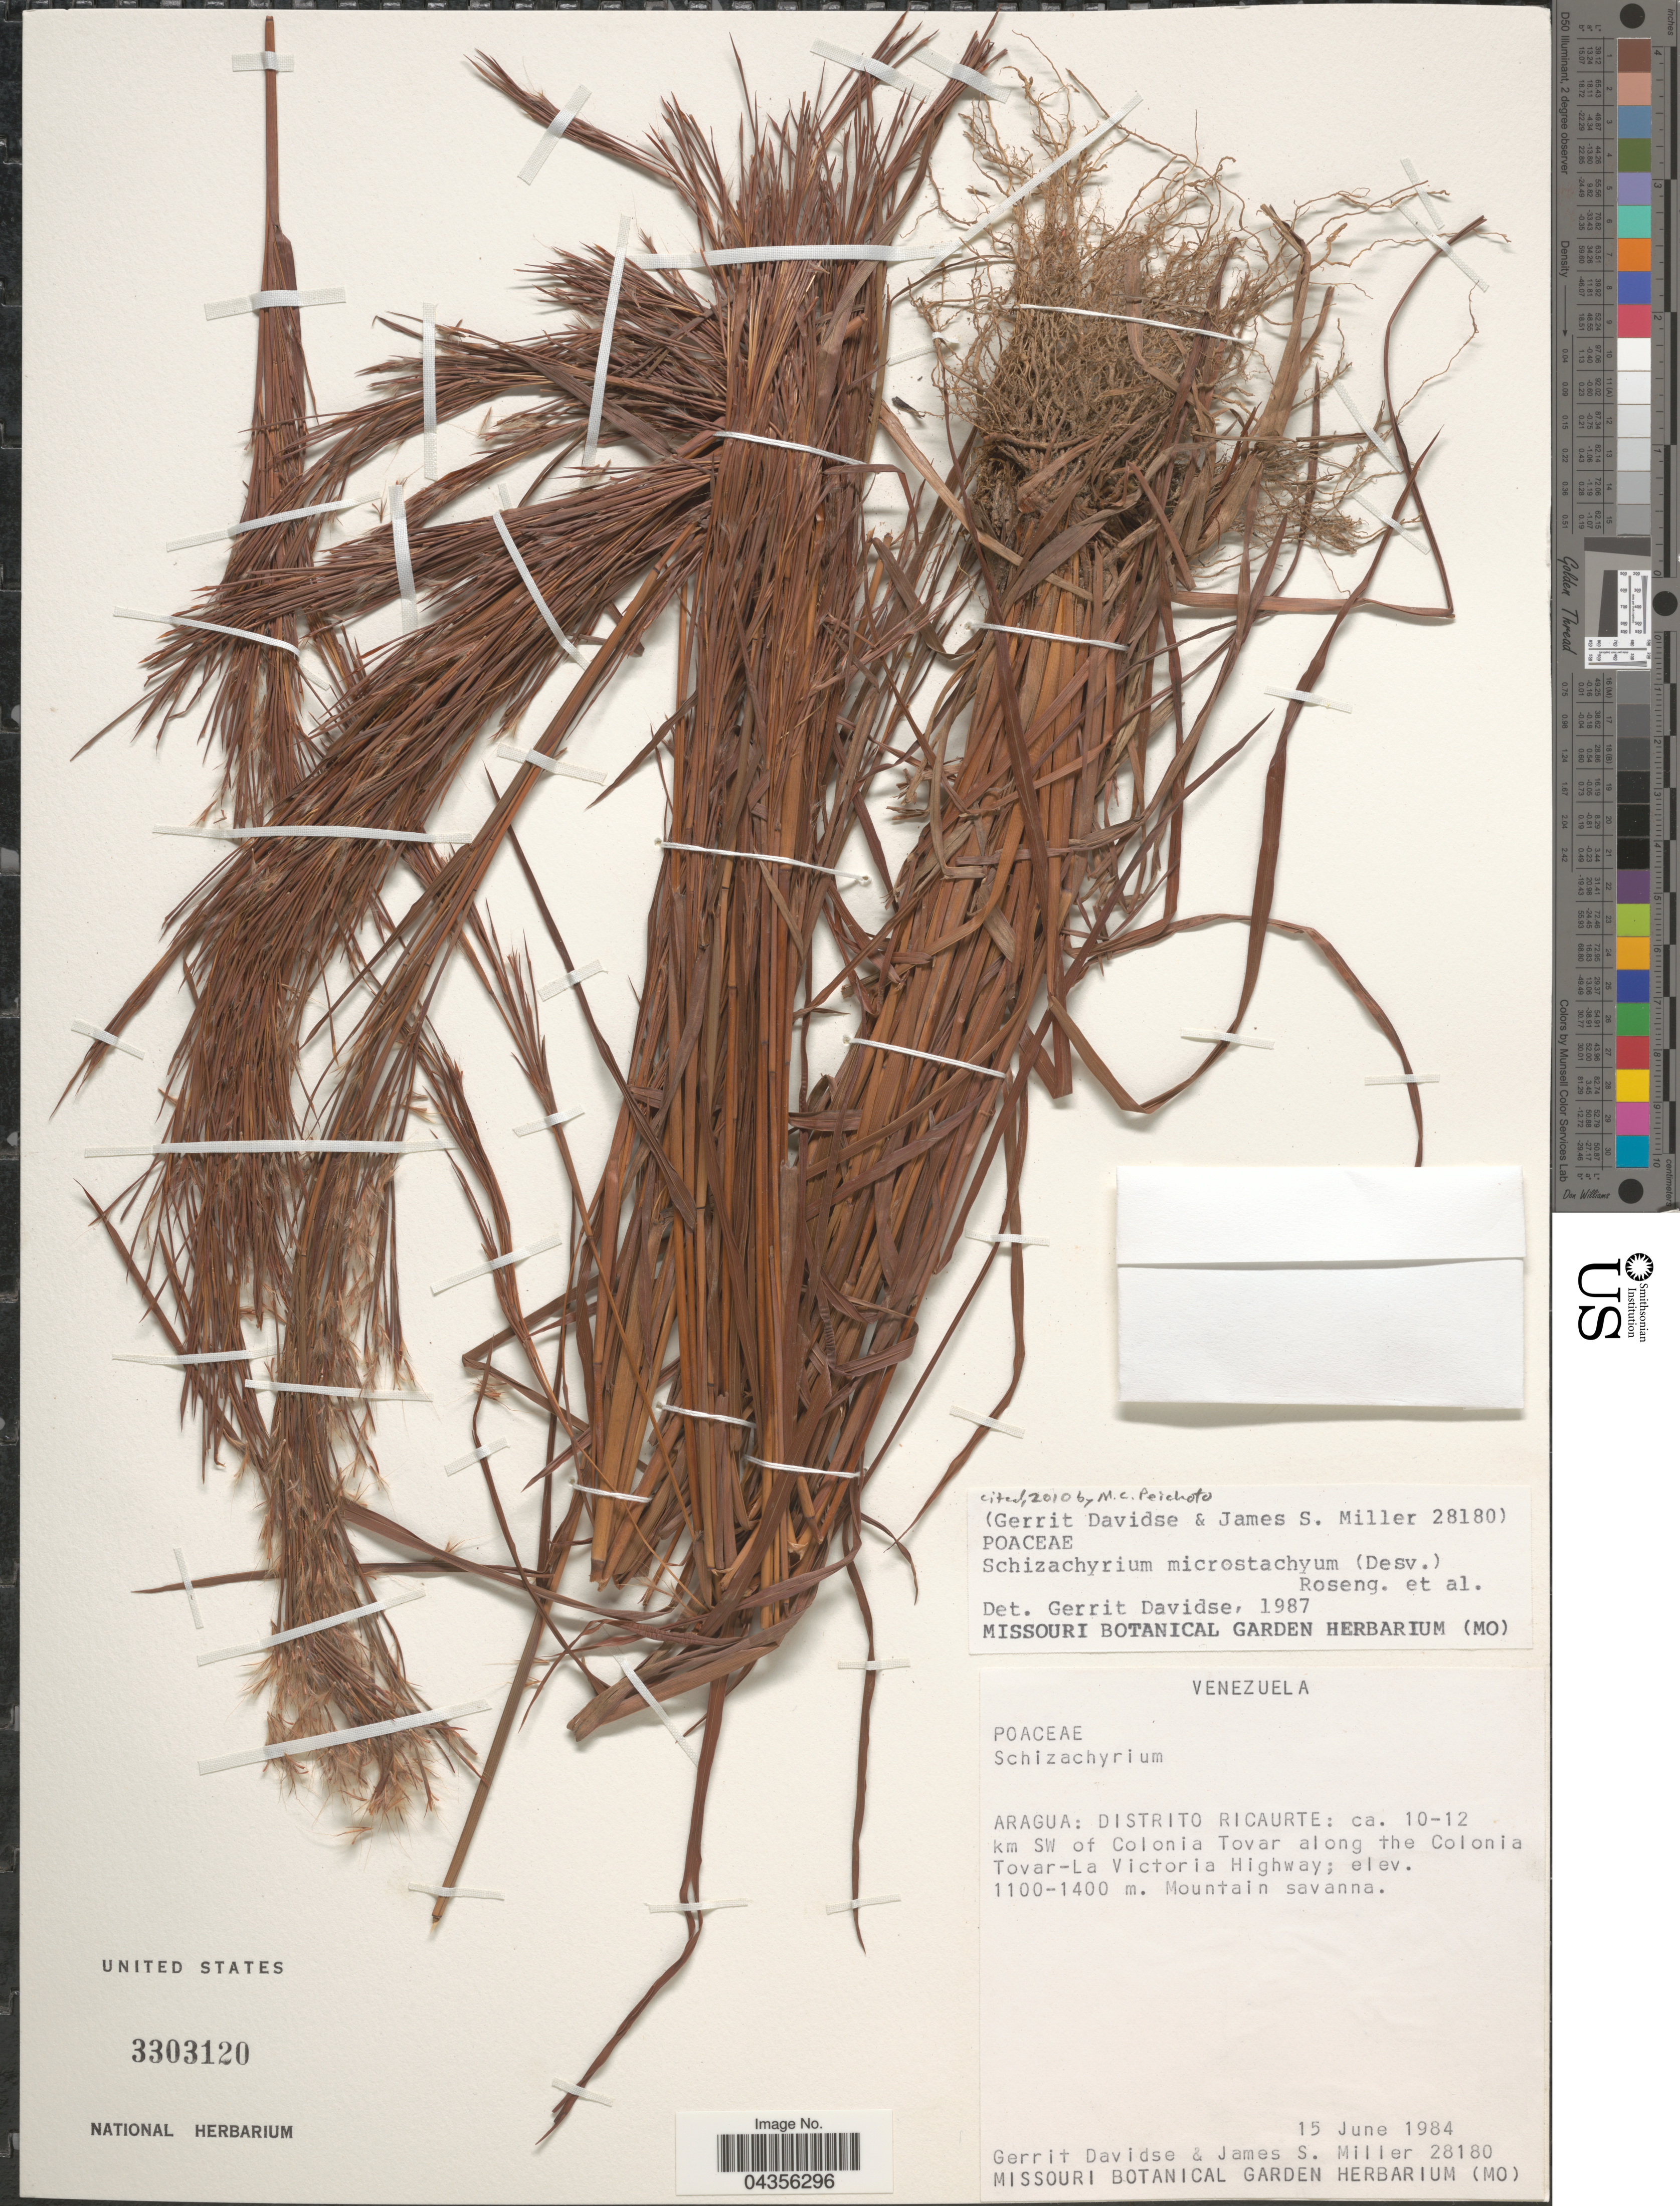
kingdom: Plantae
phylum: Tracheophyta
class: Liliopsida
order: Poales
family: Poaceae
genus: Schizachyrium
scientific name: Schizachyrium microstachyum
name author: (Desv. ex Ham.) Roseng. et al.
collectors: G. Davidse & J. S. Miller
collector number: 28180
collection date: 1984-06-15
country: Venezuela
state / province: Aragua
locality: Distrito Ricaurte: ca. 10-12 km SW of Colonia Tovar along the Colonia Tovar-La Victoria Highway.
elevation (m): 1100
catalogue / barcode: US 3303120